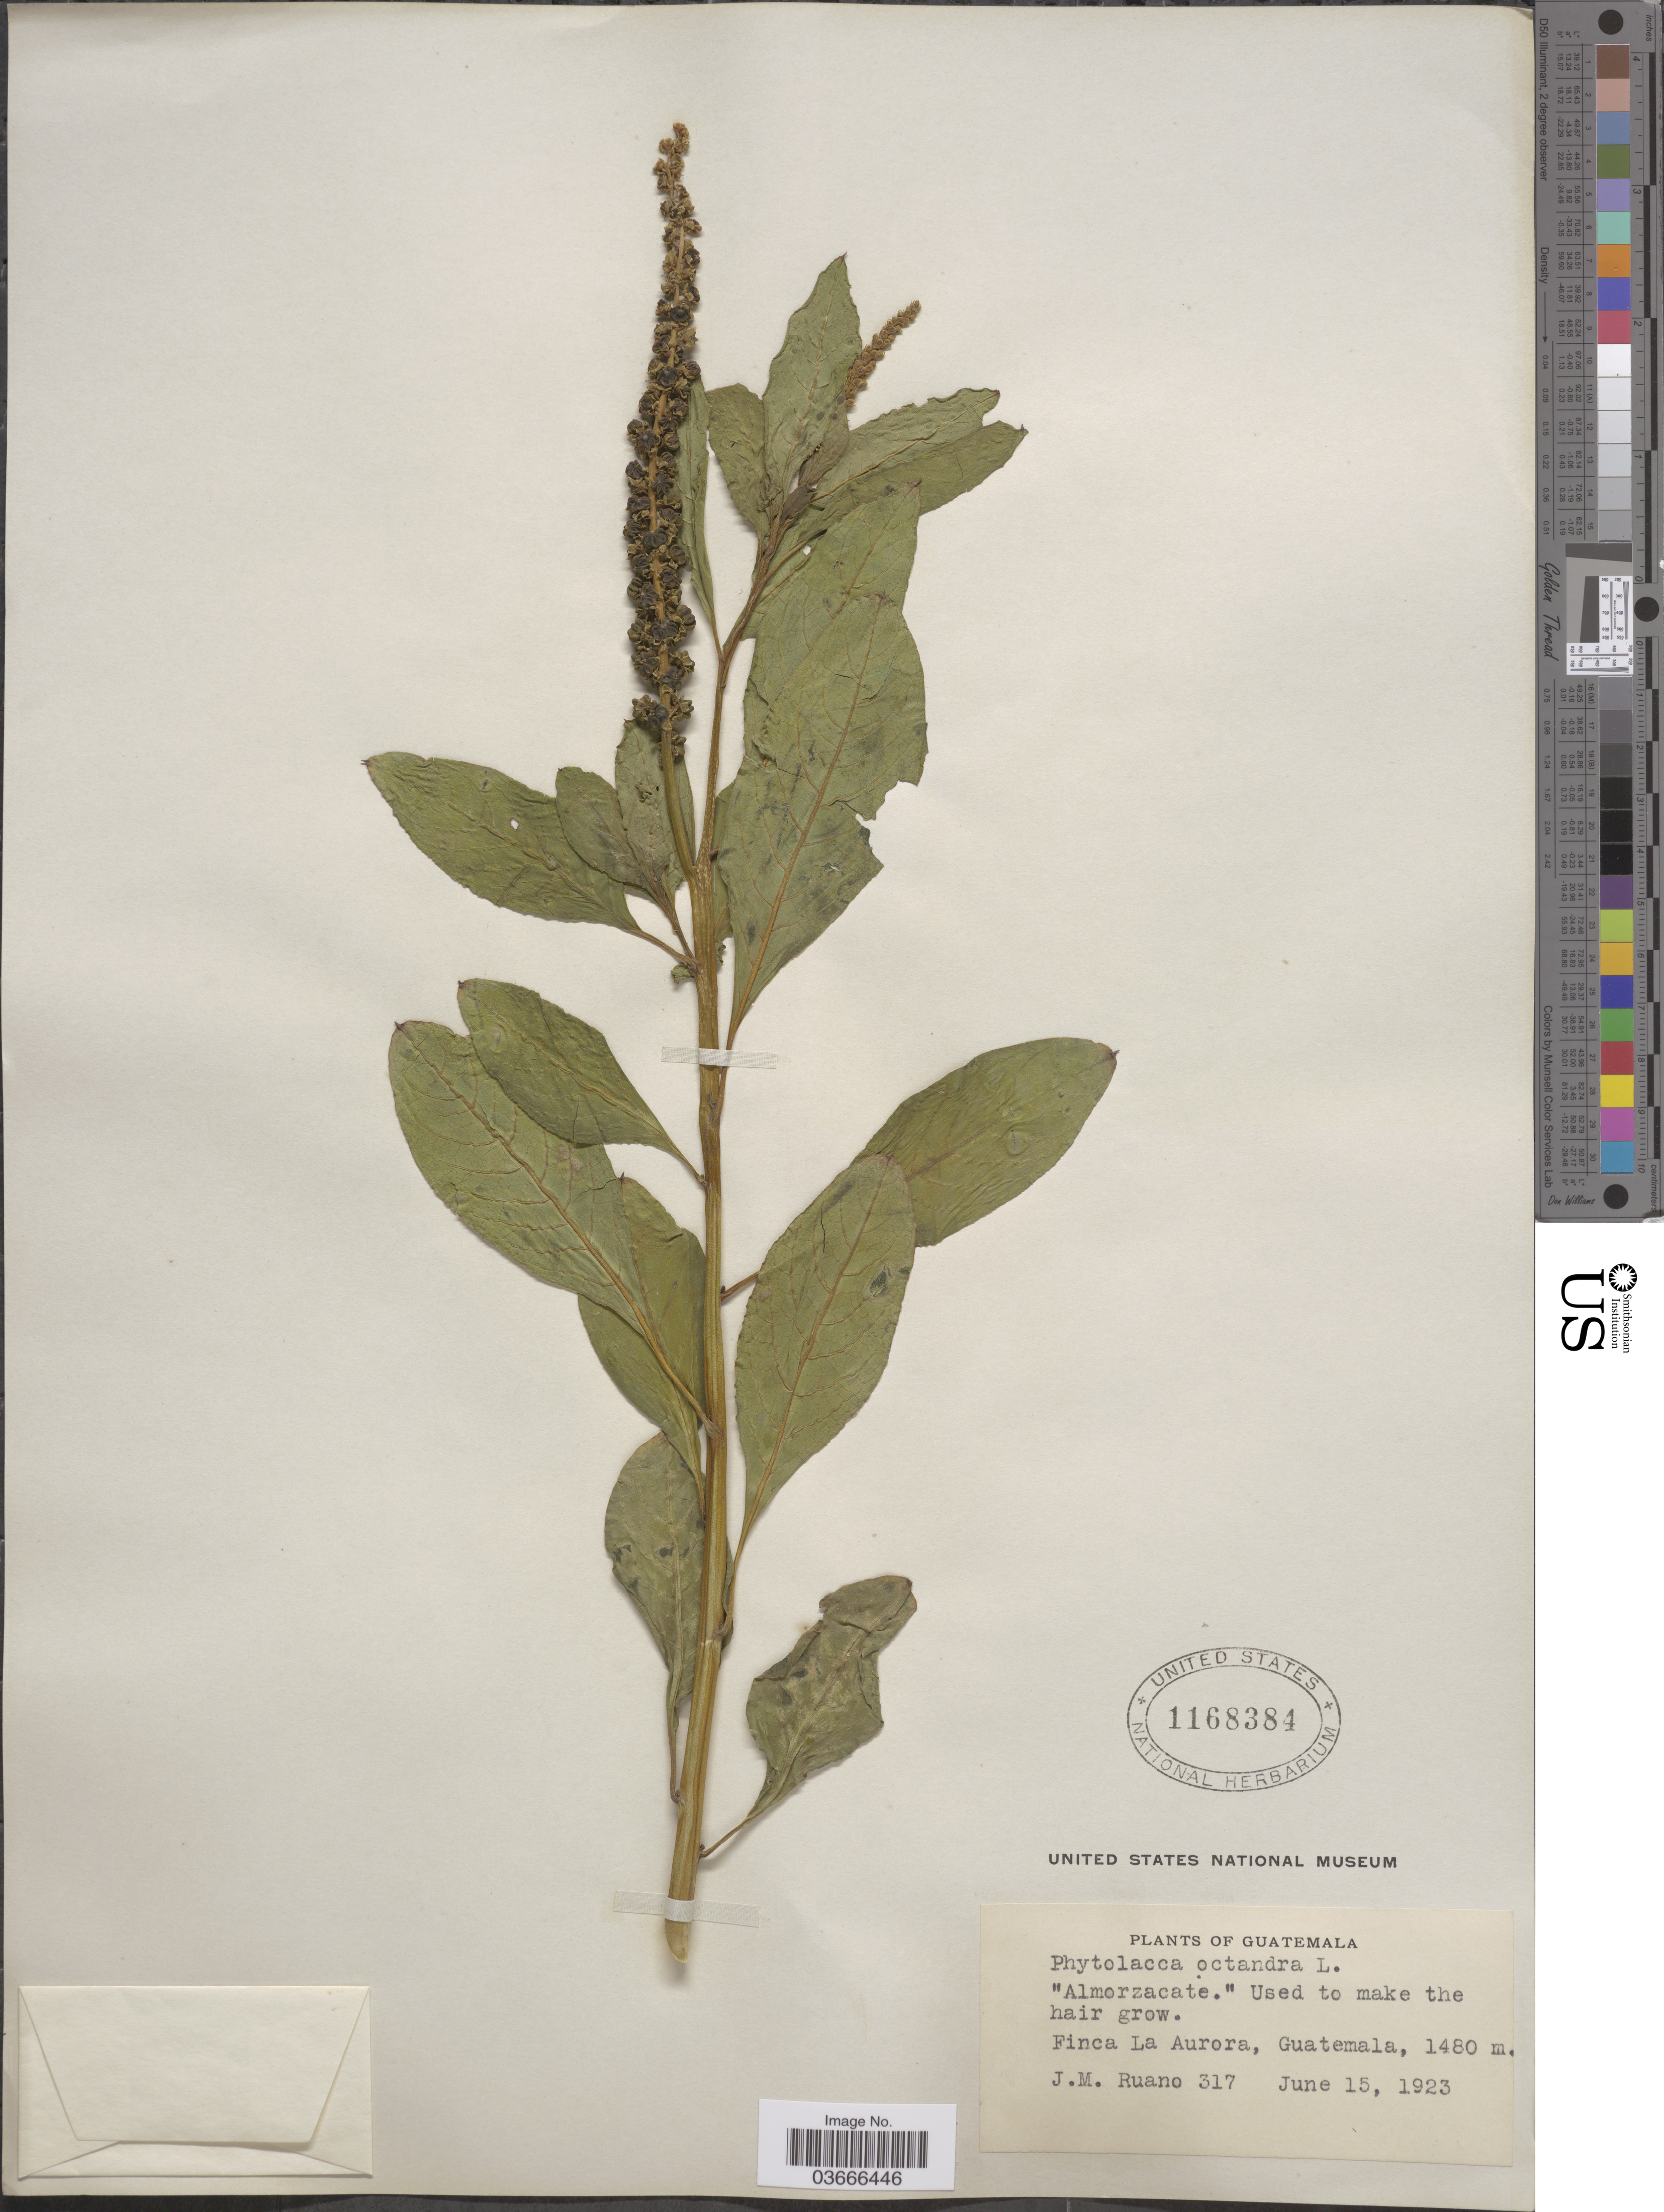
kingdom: Plantae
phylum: Tracheophyta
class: Magnoliopsida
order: Caryophyllales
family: Phytolaccaceae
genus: Phytolacca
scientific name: Phytolacca icosandra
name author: L.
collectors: J. Morales R.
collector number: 317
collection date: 1923-06-15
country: Guatemala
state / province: Guatemala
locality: Finca La Aurora.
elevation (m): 1480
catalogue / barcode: US 1168384